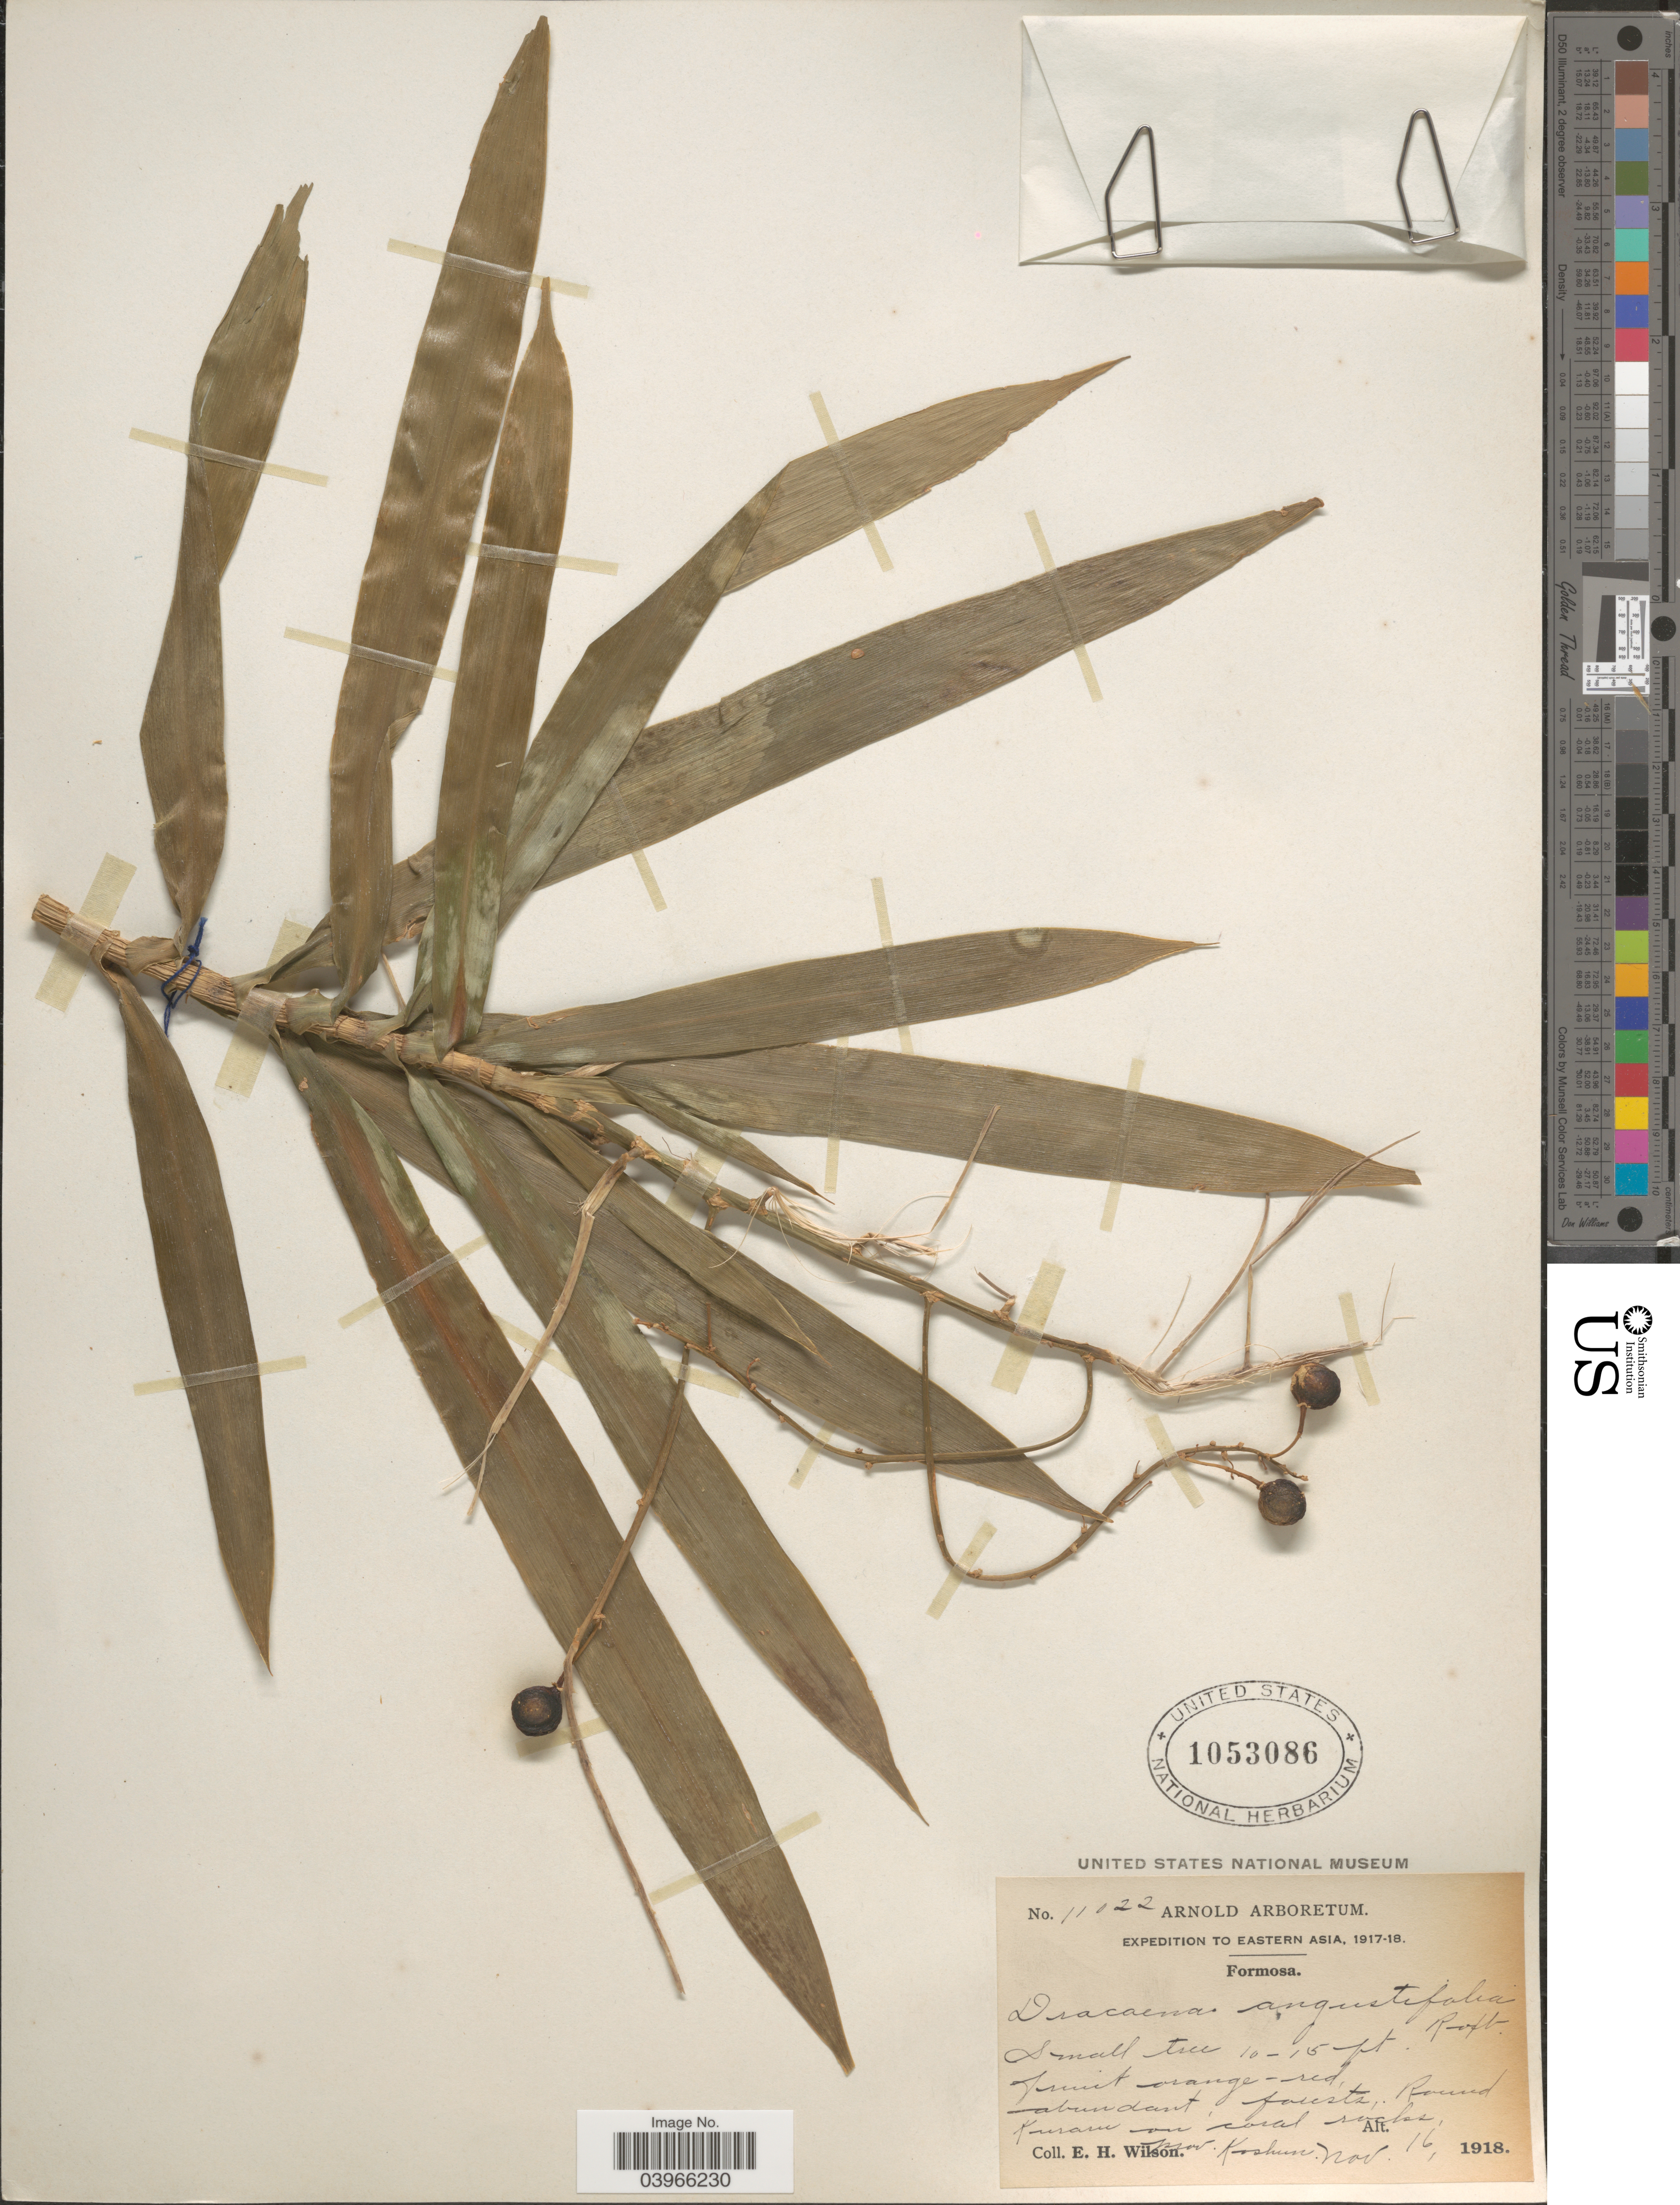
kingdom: Plantae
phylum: Tracheophyta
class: Liliopsida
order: Asparagales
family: Asparagaceae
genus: Dracaena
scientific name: Dracaena brachyphylla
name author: (Labroy) Kurz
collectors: E. Wilson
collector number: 11022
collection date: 1918-11-16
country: Taiwan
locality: Eastern Asia. Formosa. Round Kuram on coral rocks, Prov. Koshun.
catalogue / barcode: US 1053086